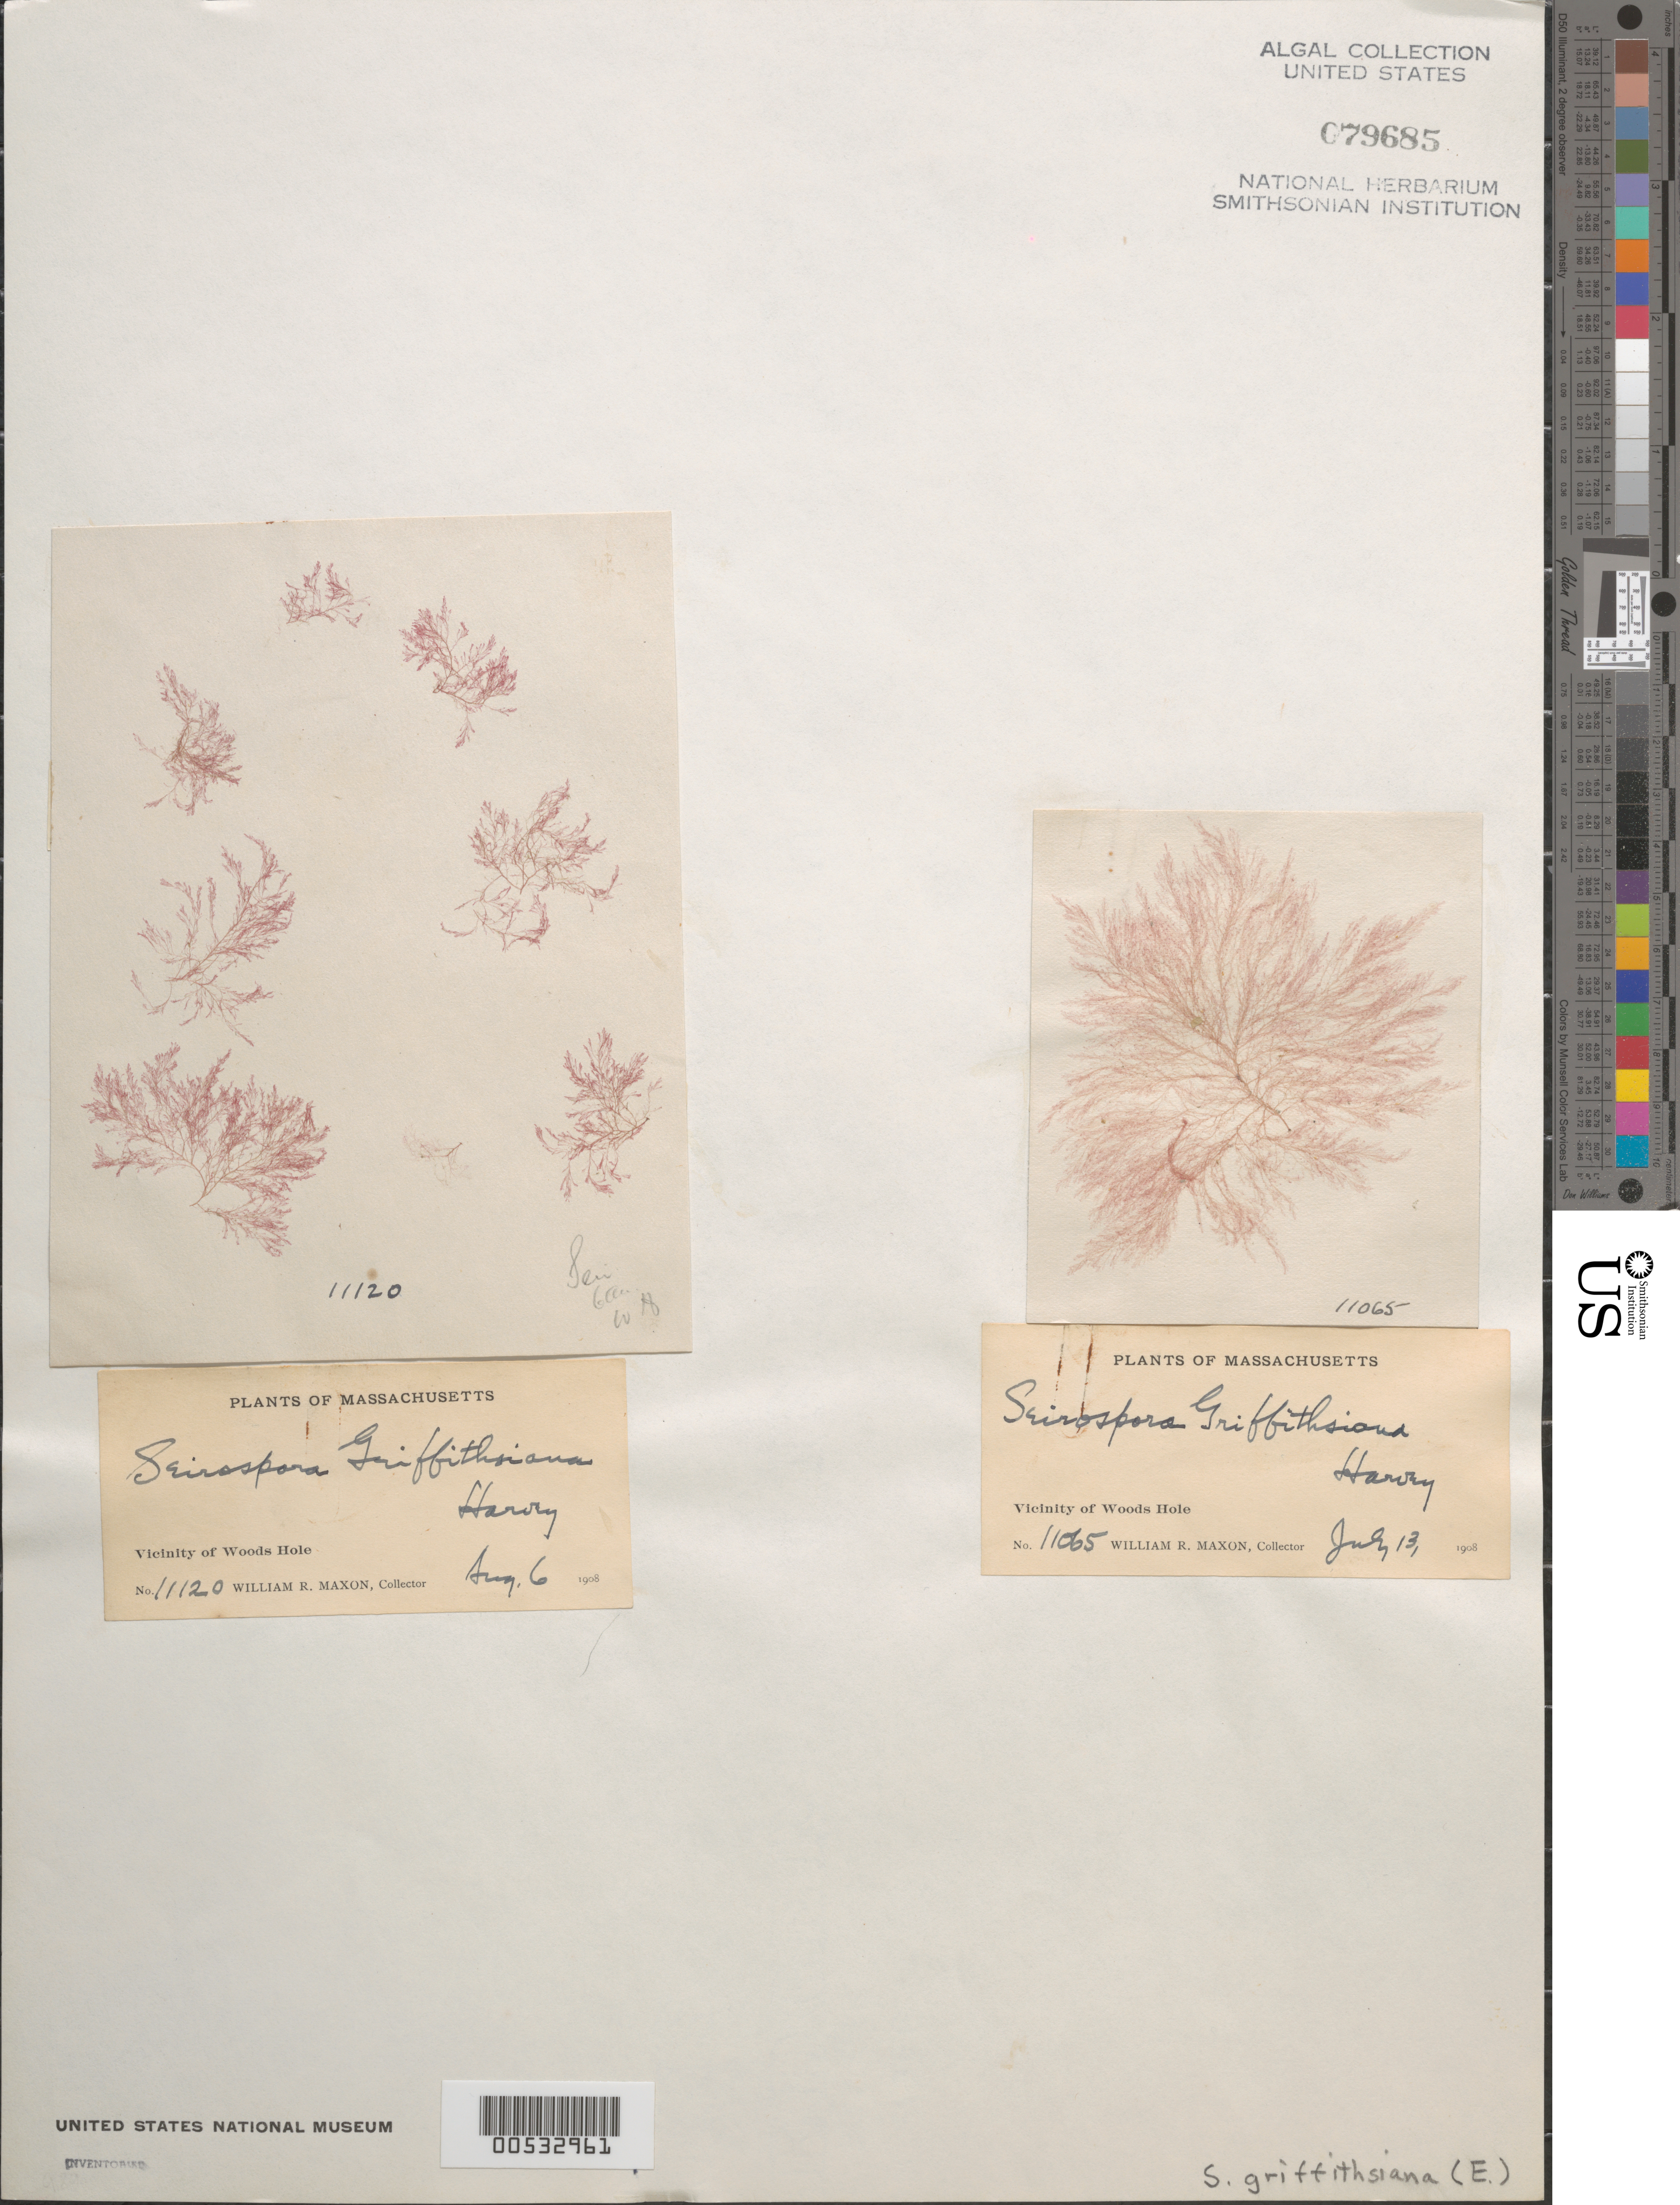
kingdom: Plantae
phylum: Rhodophyta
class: Florideophyceae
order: Ceramiales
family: Callithamniaceae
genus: Seirospora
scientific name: Seirospora interrupta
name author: (Sm.) F. Schmitz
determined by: Algae name updating Project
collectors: W. R. Maxon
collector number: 11065 & 11120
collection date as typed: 13 Jul 1908 AND 06 Aug 1908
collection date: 1908-07-13,1908-08-06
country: United States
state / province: Massachusetts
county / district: Barnstable County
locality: Woods Hole area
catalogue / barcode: US 79685